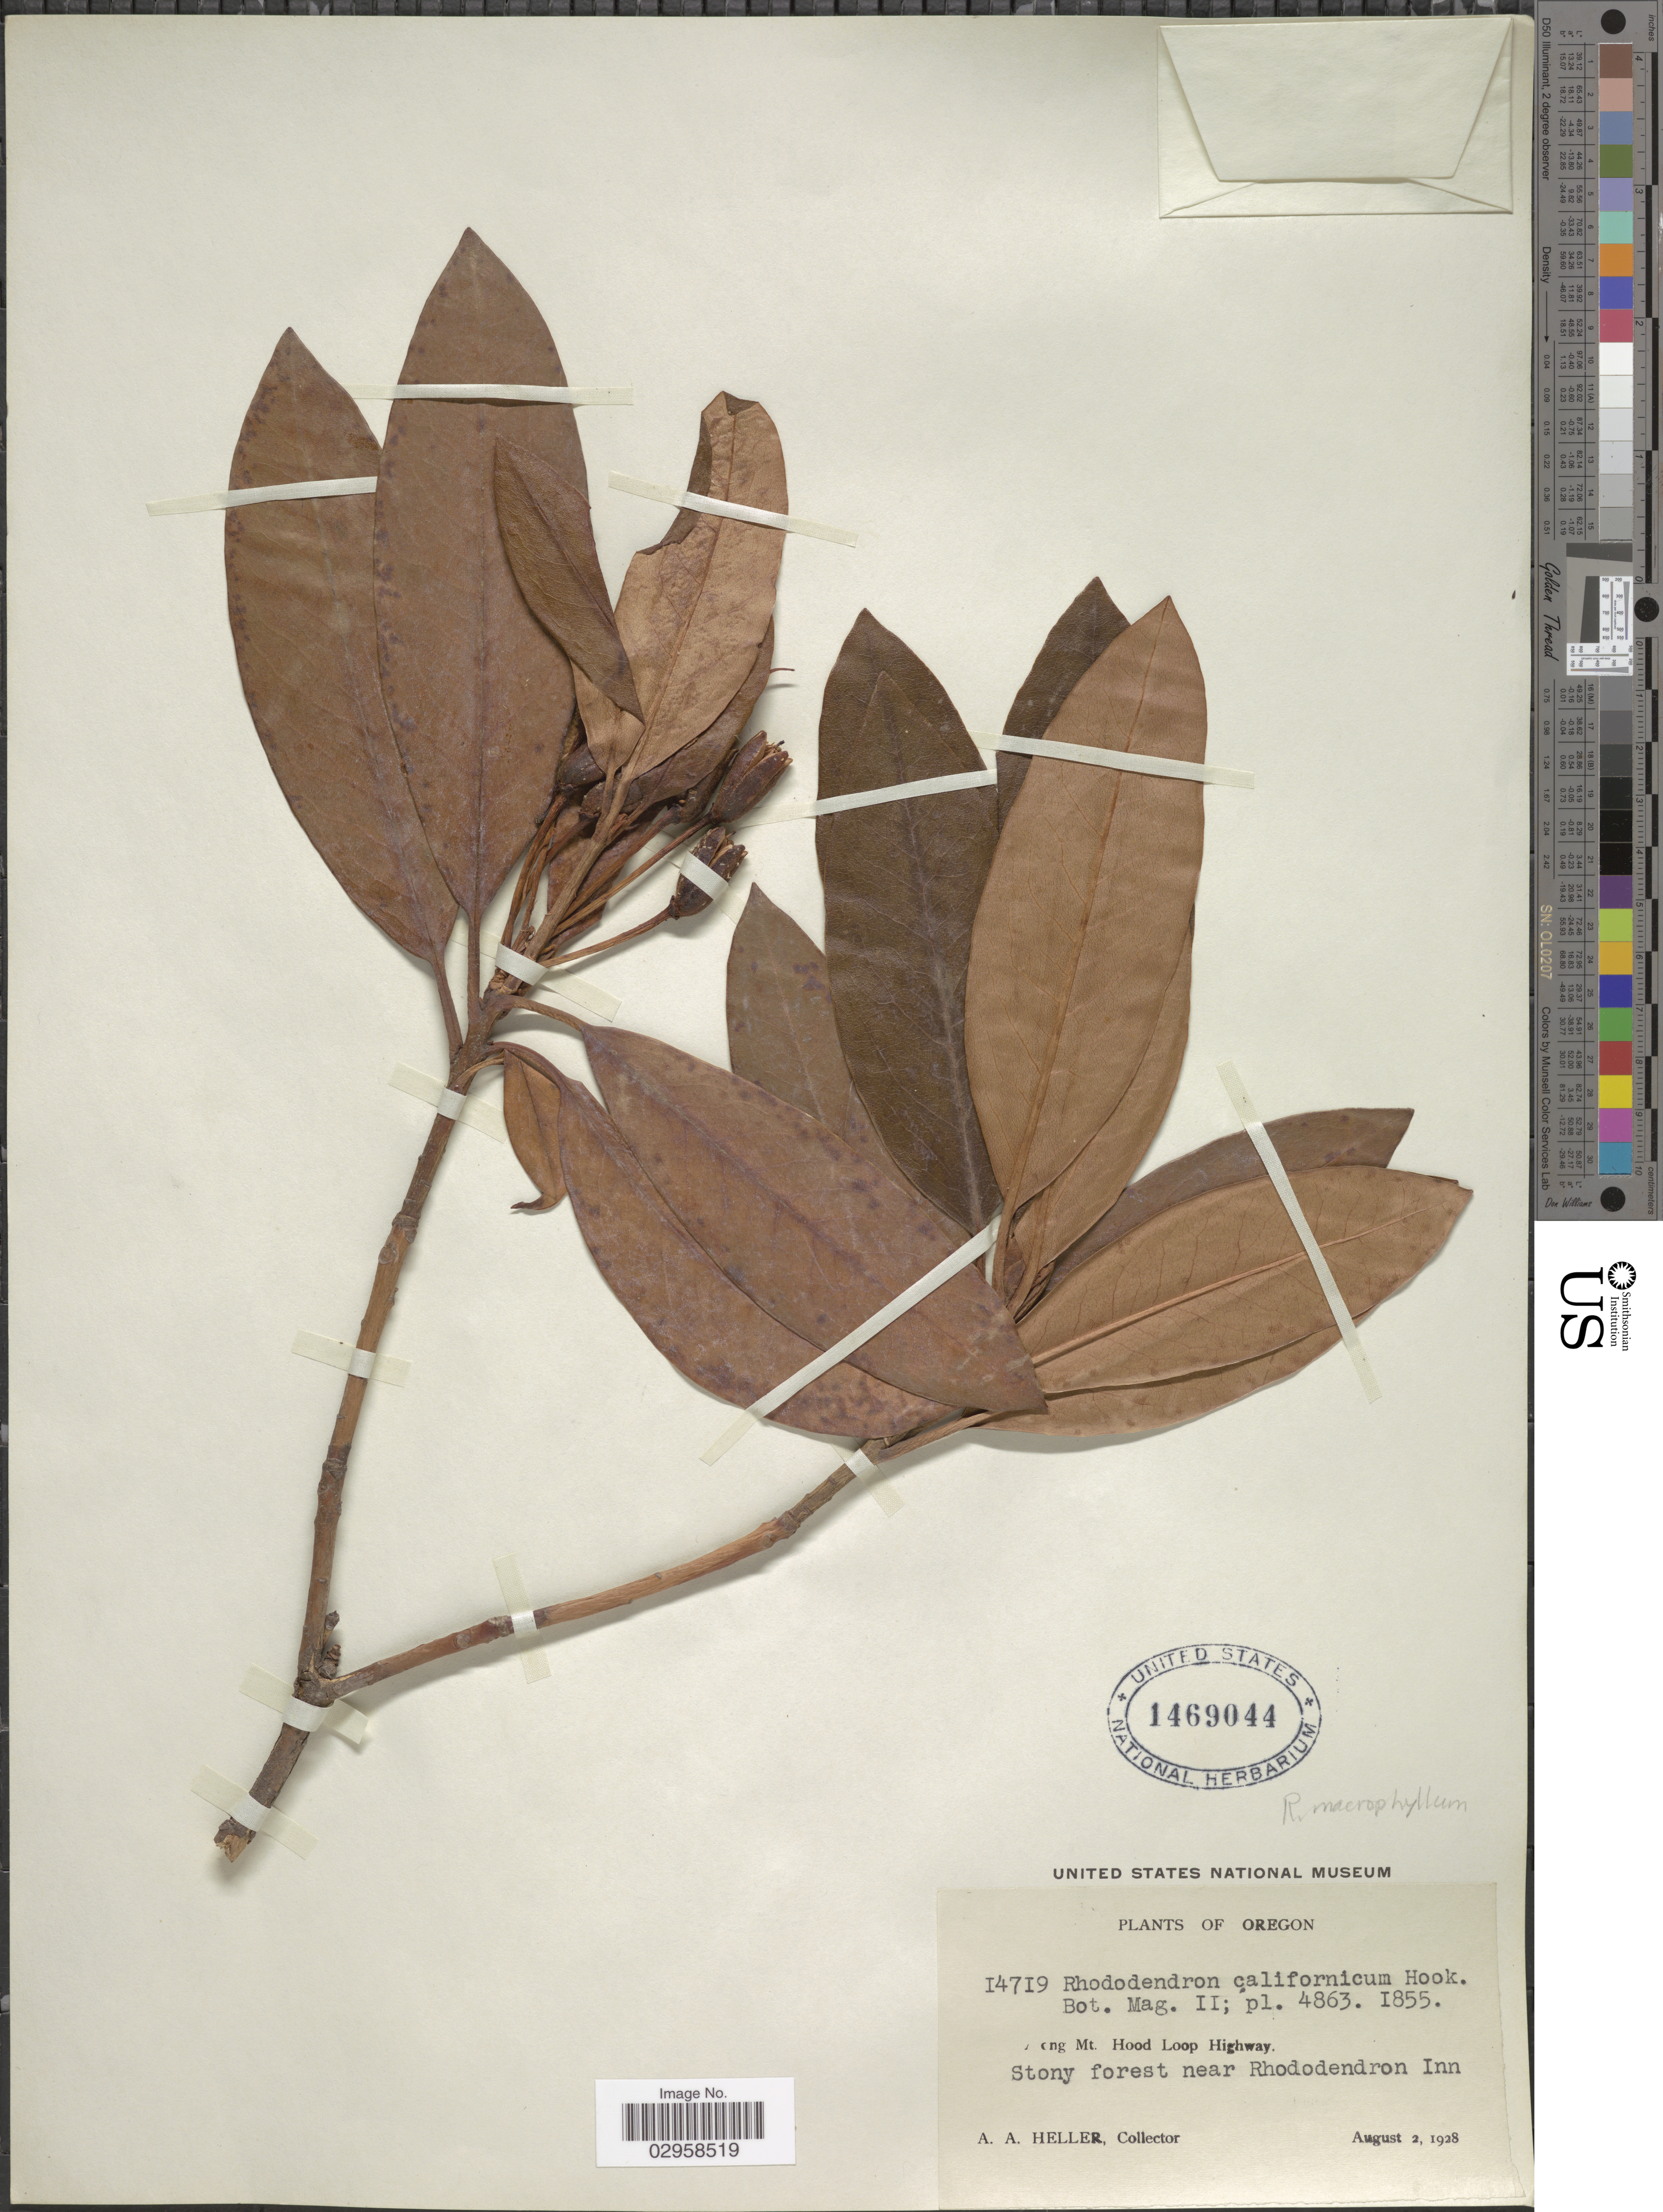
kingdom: Plantae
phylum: Tracheophyta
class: Magnoliopsida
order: Ericales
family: Ericaceae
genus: Rhododendron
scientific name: Rhododendron macrophyllum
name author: D. Don ex G. Don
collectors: A. A. Heller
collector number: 14719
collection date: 1928-08-02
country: United States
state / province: Oregon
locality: Along Mt. Hood Loop Highway. Stony forest near Rhododendron Inn.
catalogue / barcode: US 1469044